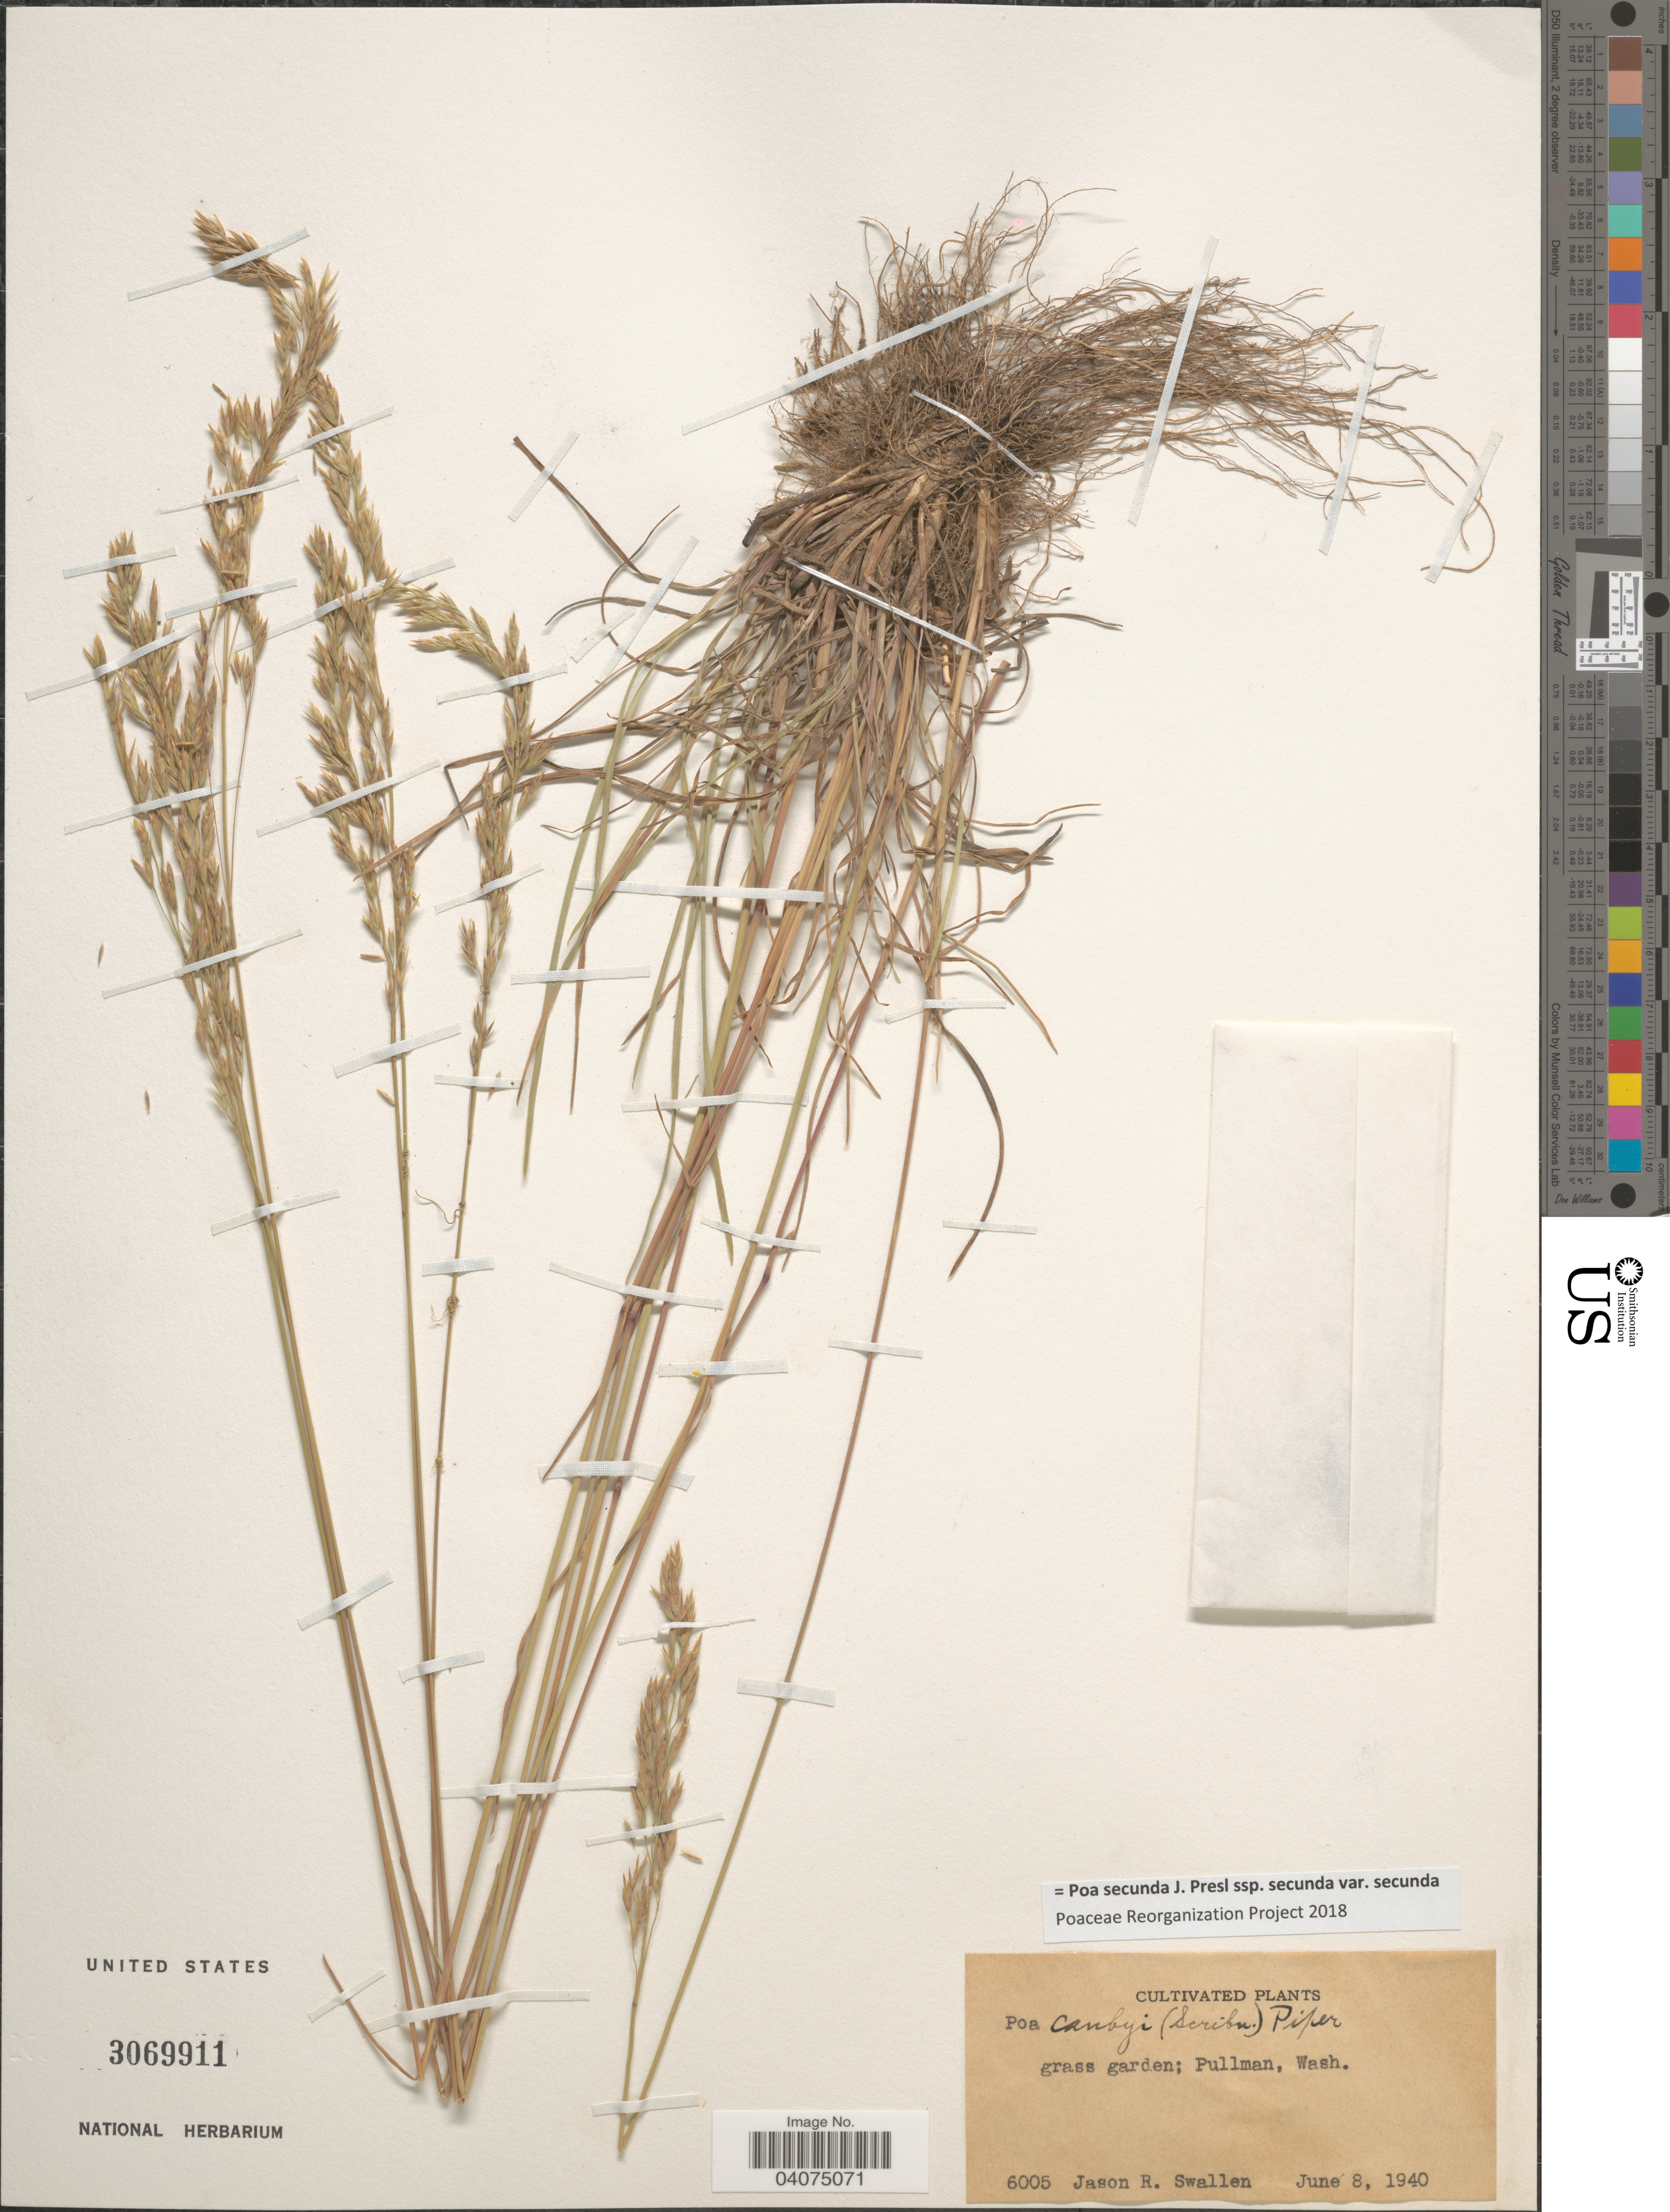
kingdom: Plantae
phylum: Tracheophyta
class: Liliopsida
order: Poales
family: Poaceae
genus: Poa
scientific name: Poa secunda subsp. secunda var. secunda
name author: J. Presl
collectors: J. R. Swallen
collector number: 6005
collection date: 1940-06-08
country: United States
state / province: Washington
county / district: Whitman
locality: Grass garden; Pullman.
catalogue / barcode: US 3069911